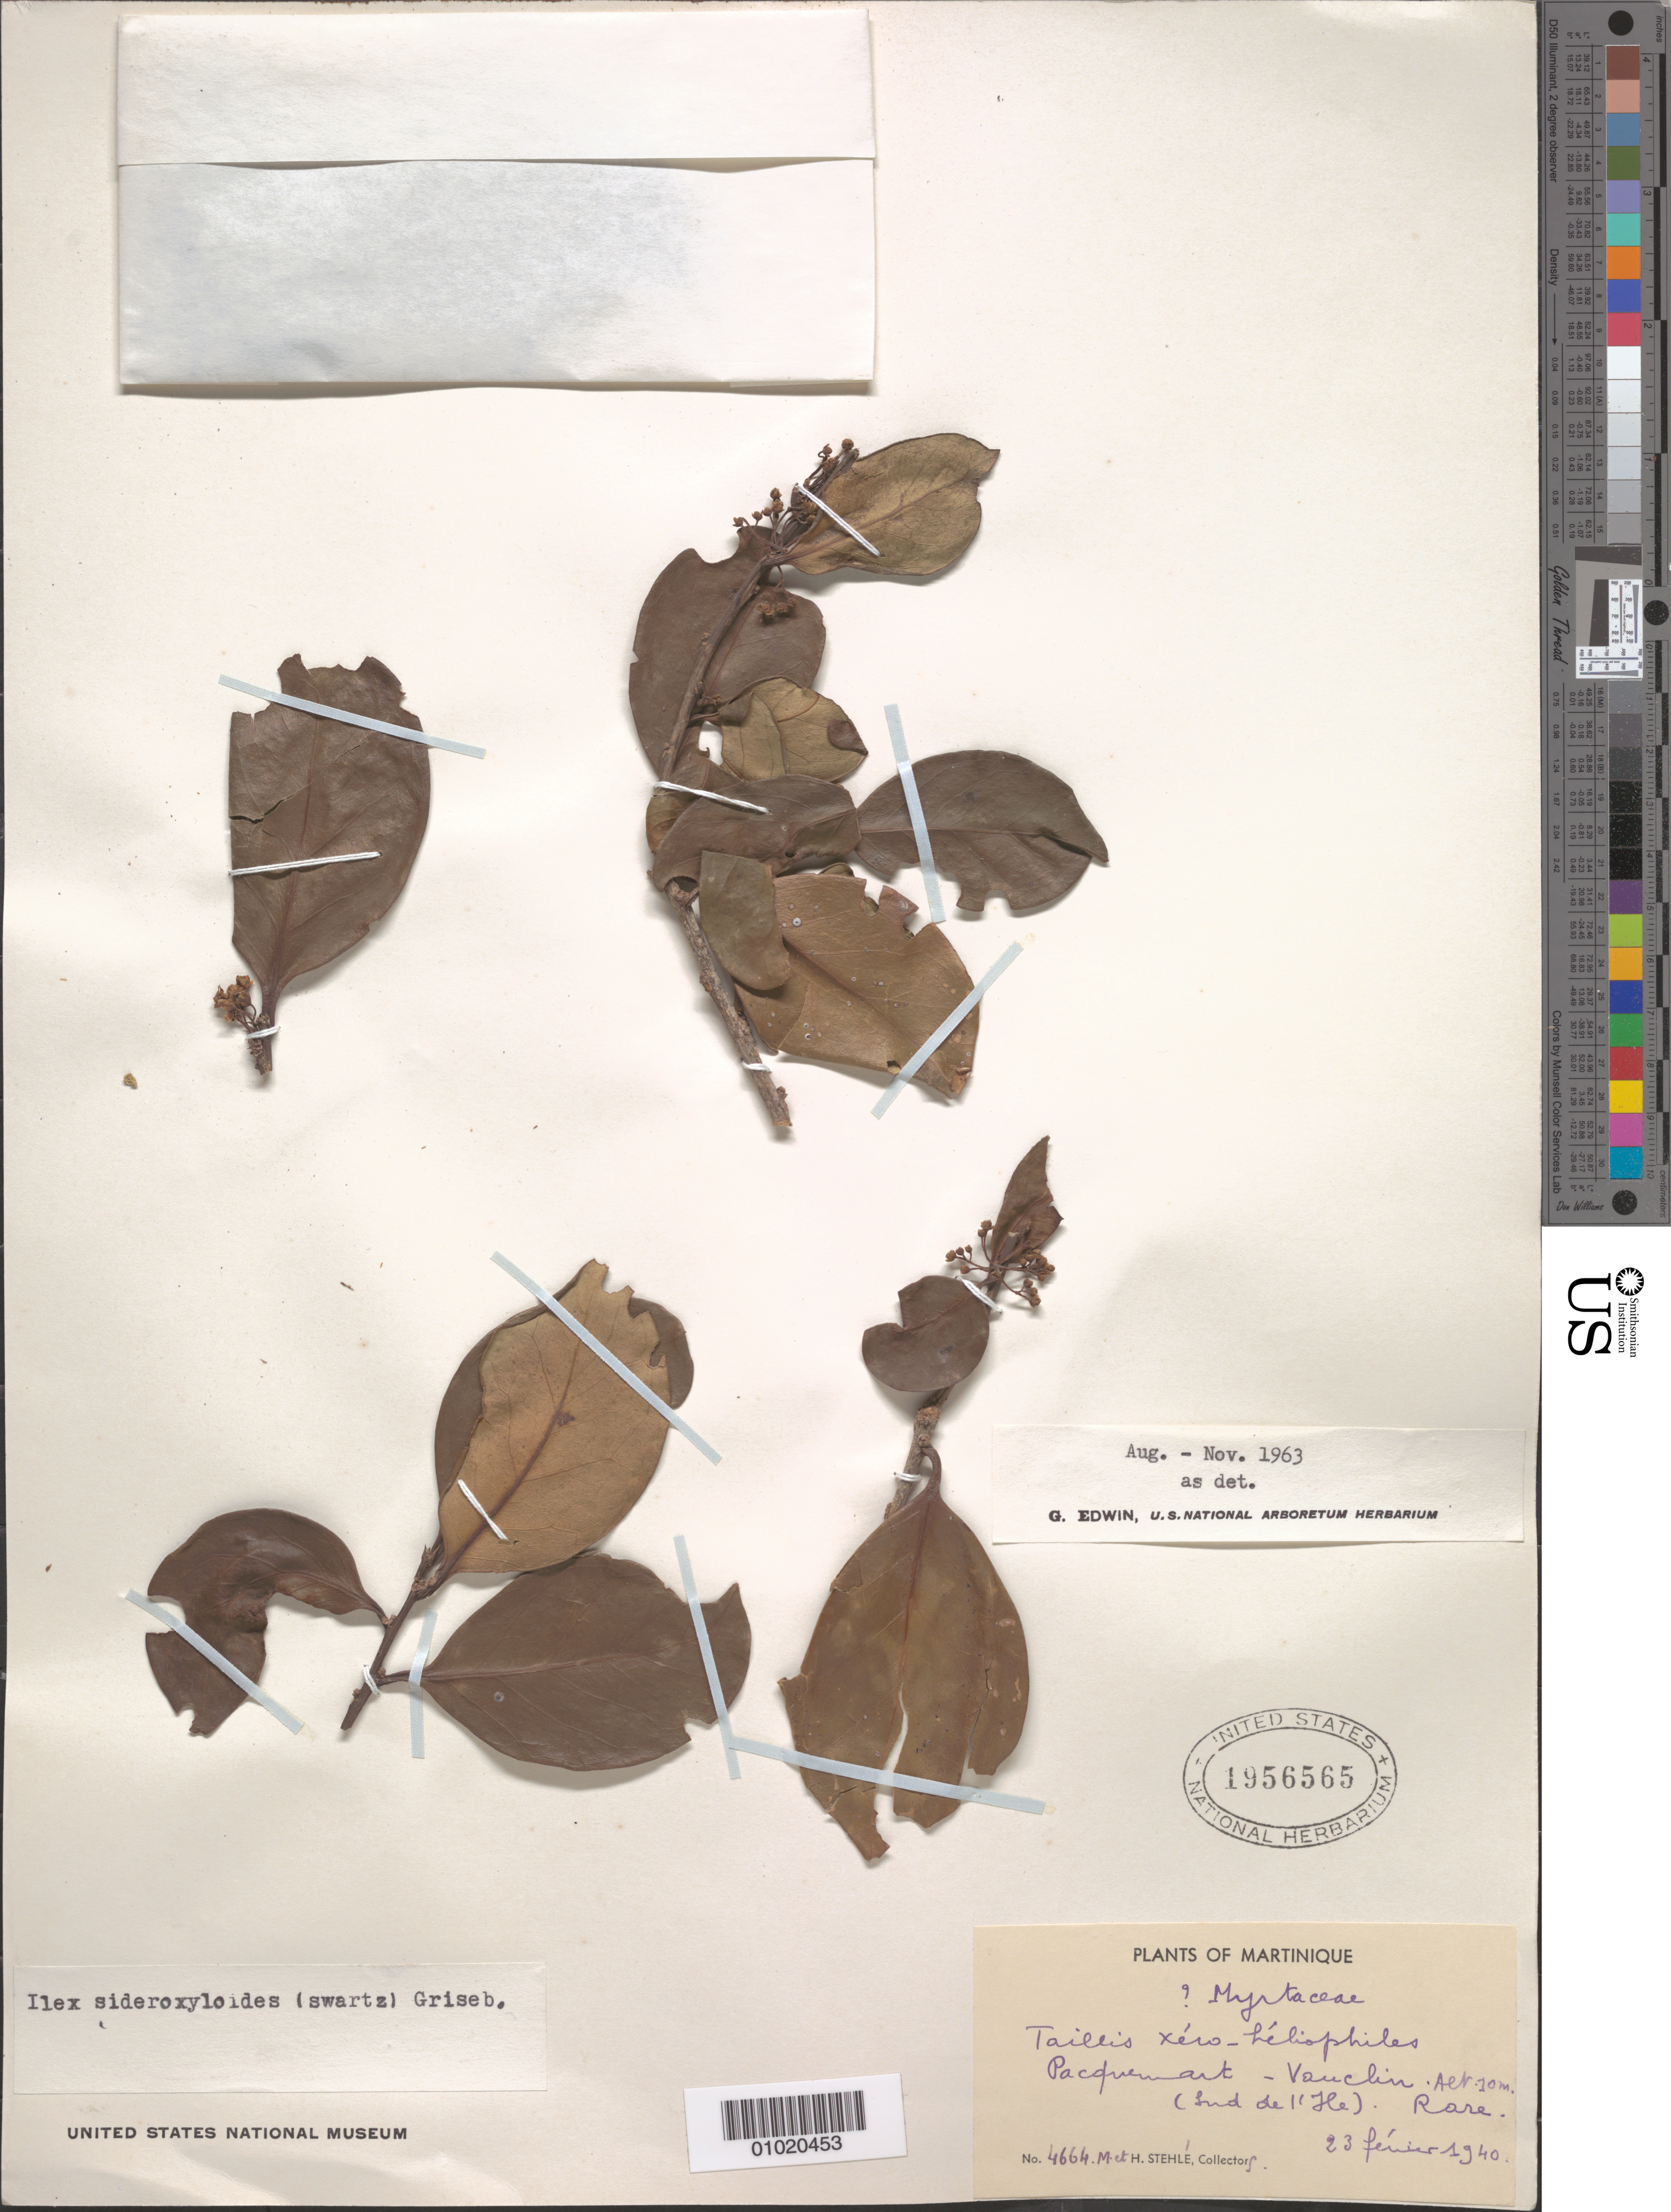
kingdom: Plantae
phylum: Tracheophyta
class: Magnoliopsida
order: Aquifoliales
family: Aquifoliaceae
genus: Ilex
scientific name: Ilex sideroxyloides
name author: (Sw.) Griseb.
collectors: H. Stehlé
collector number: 4664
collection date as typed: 23 Feb 1940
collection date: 1940-02-23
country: Martinique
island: Martinique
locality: Dry, heliophilous copse.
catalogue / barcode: US 1956565